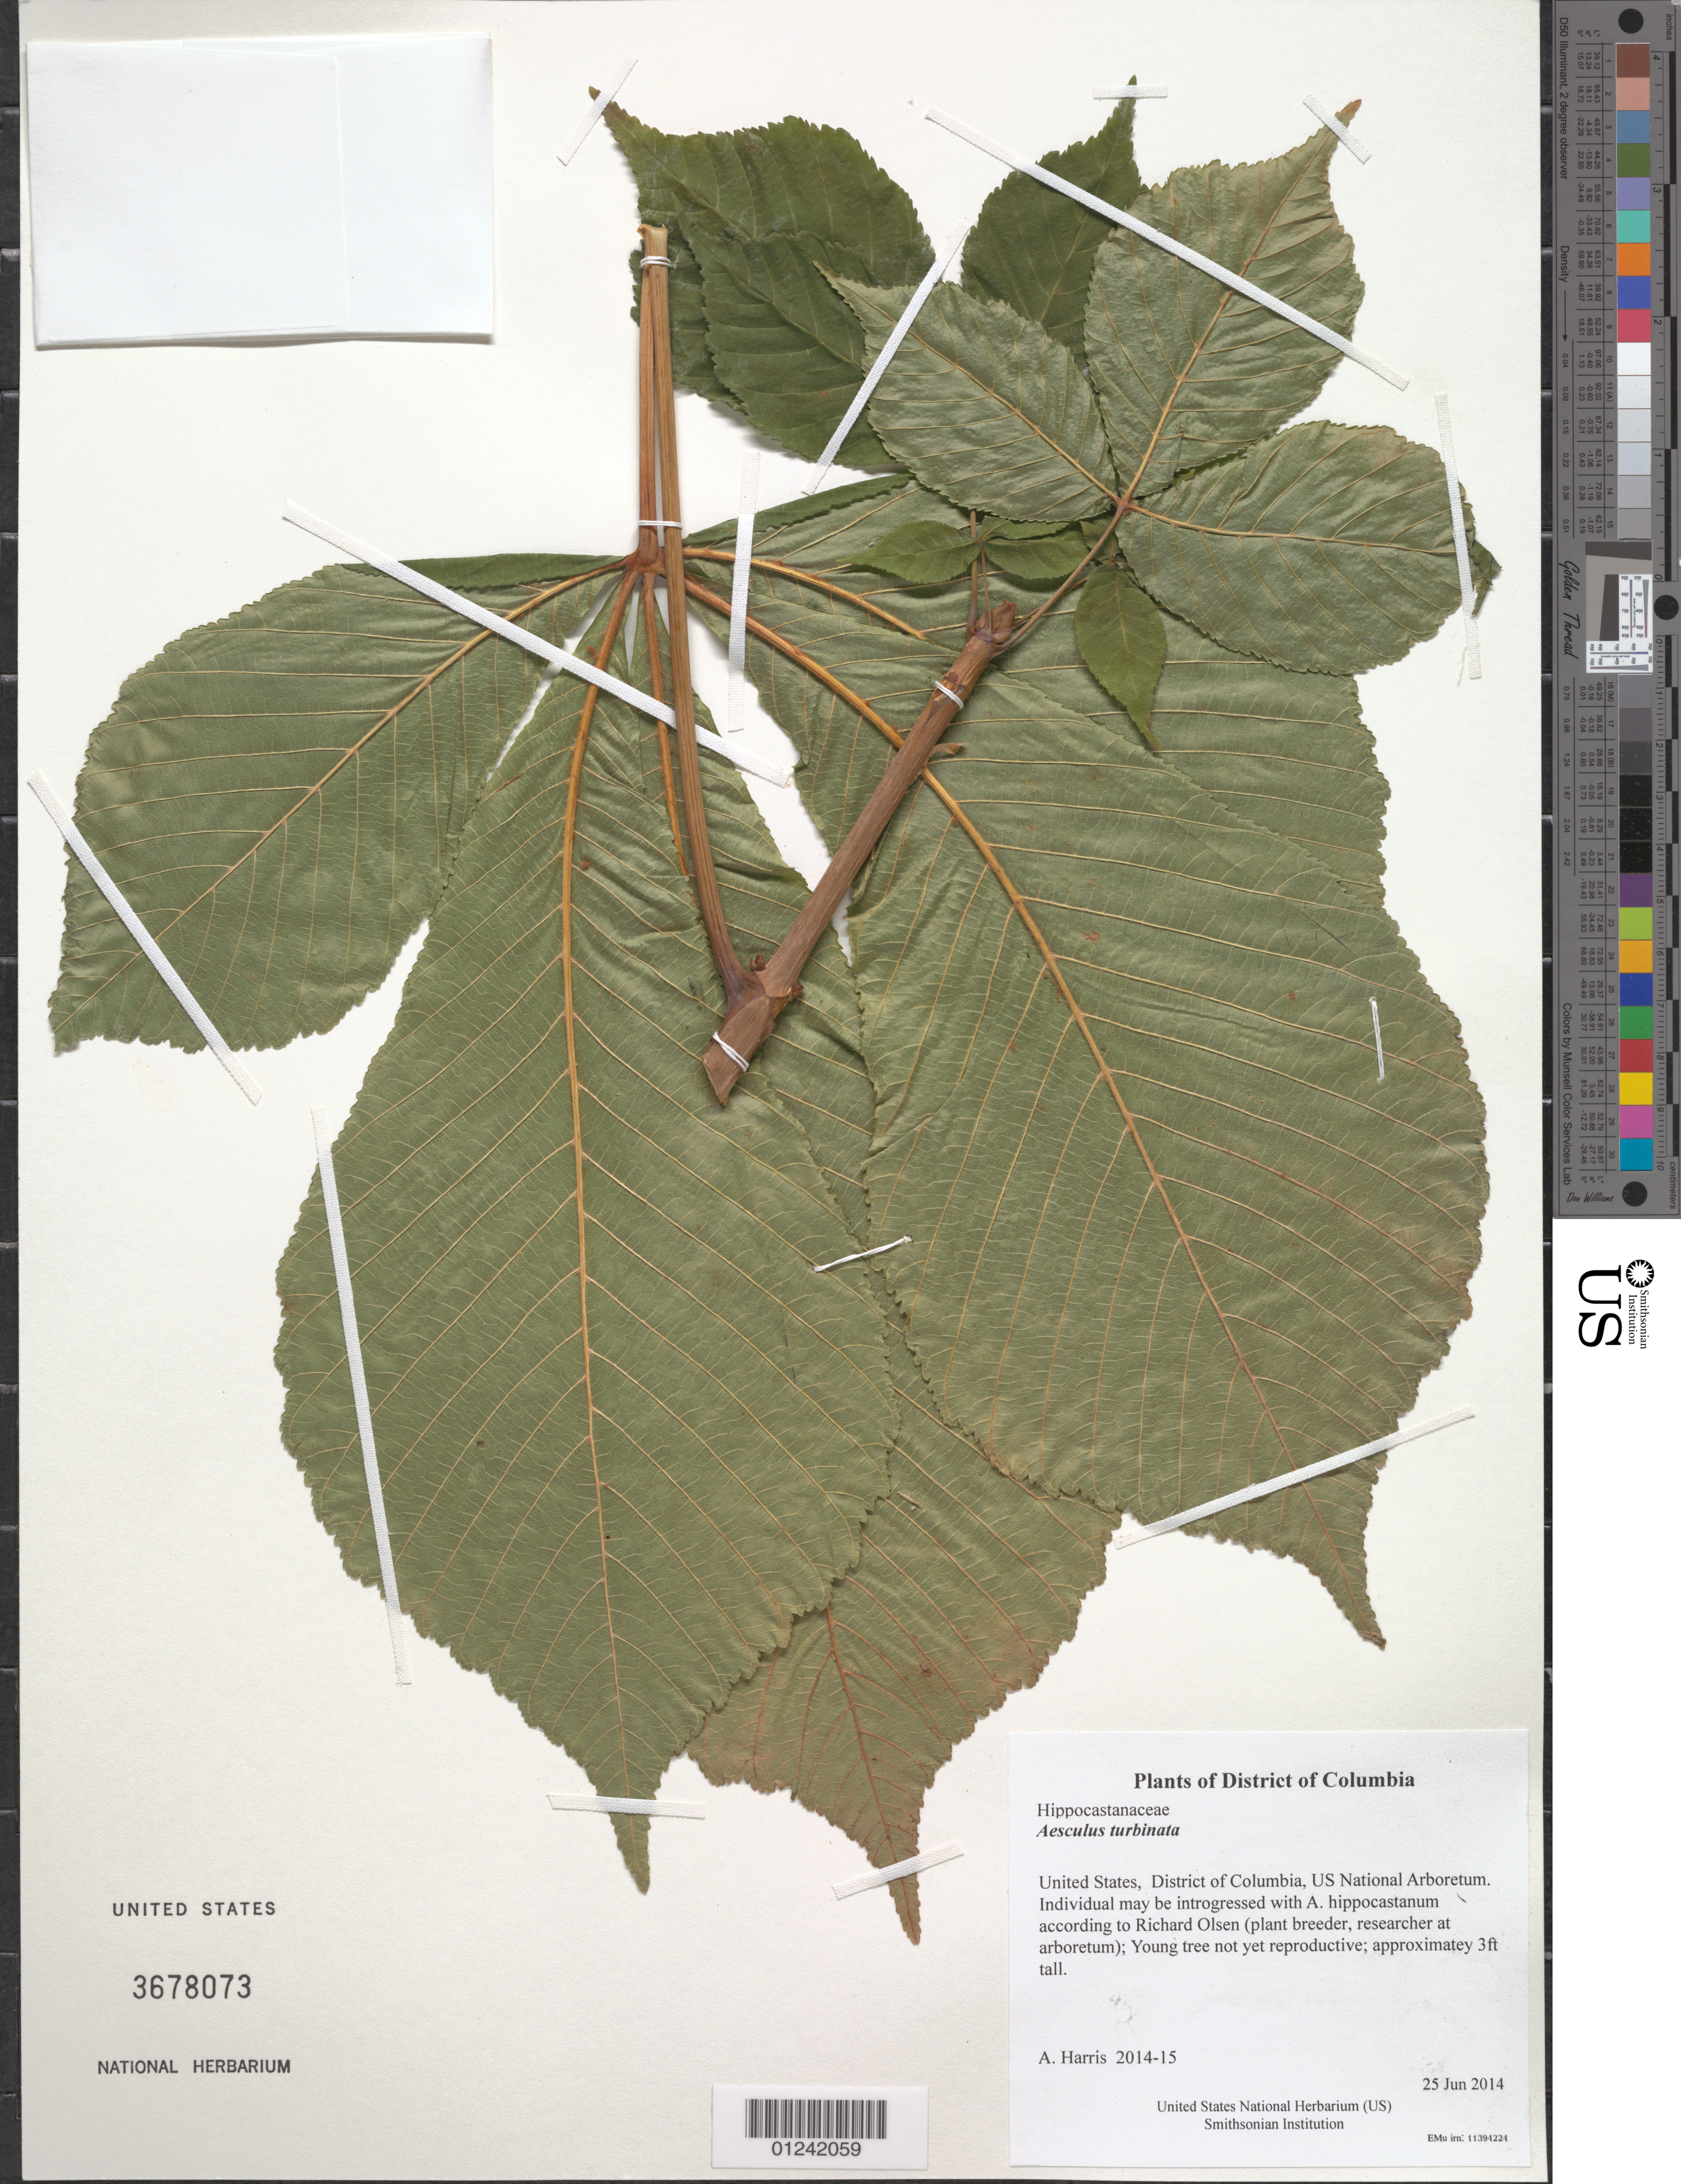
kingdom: Plantae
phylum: Tracheophyta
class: Magnoliopsida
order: Sapindales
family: Sapindaceae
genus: Aesculus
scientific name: Aesculus turbinata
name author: Blume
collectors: A. J. Harris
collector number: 2014-15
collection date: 2014-06-25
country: United States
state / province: District of Columbia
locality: US National Arboretum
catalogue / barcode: US 3678073